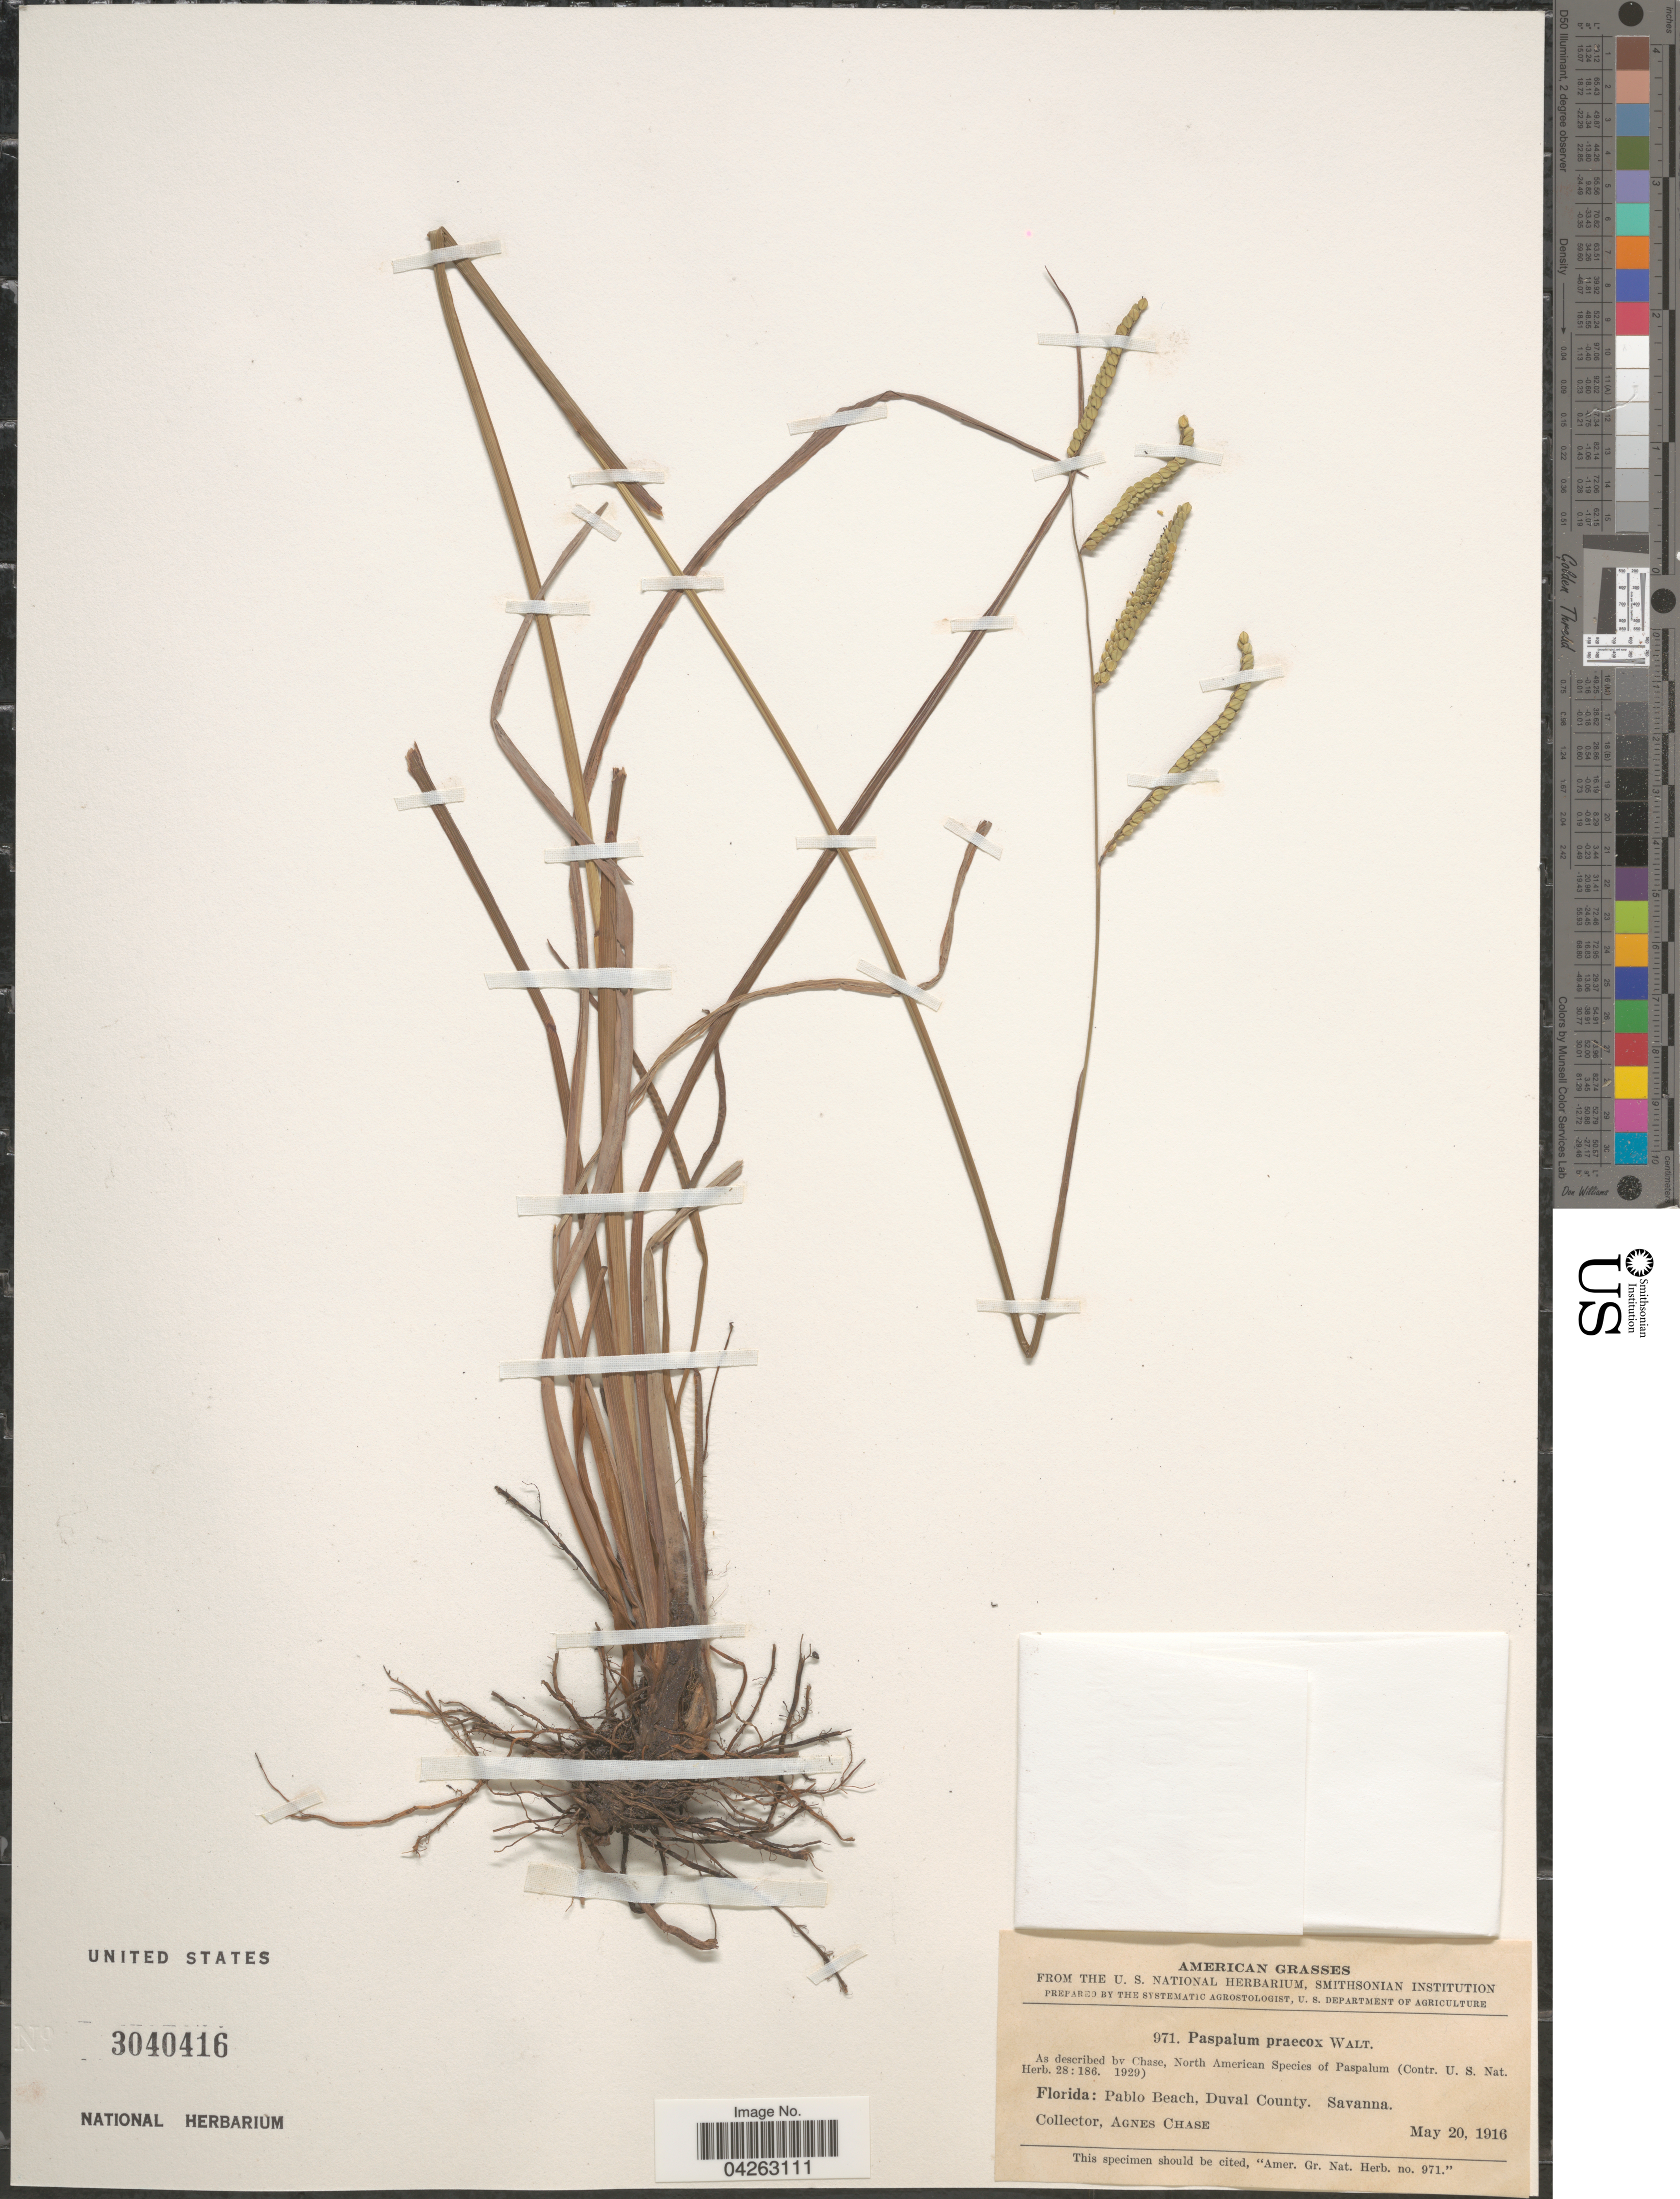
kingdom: Plantae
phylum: Tracheophyta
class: Liliopsida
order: Poales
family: Poaceae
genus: Paspalum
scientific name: Paspalum praecox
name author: Walter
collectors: A. Chase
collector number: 971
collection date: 1916-05-20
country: United States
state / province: Florida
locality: Pablo Beach, Duval County.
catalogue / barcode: US 3040416